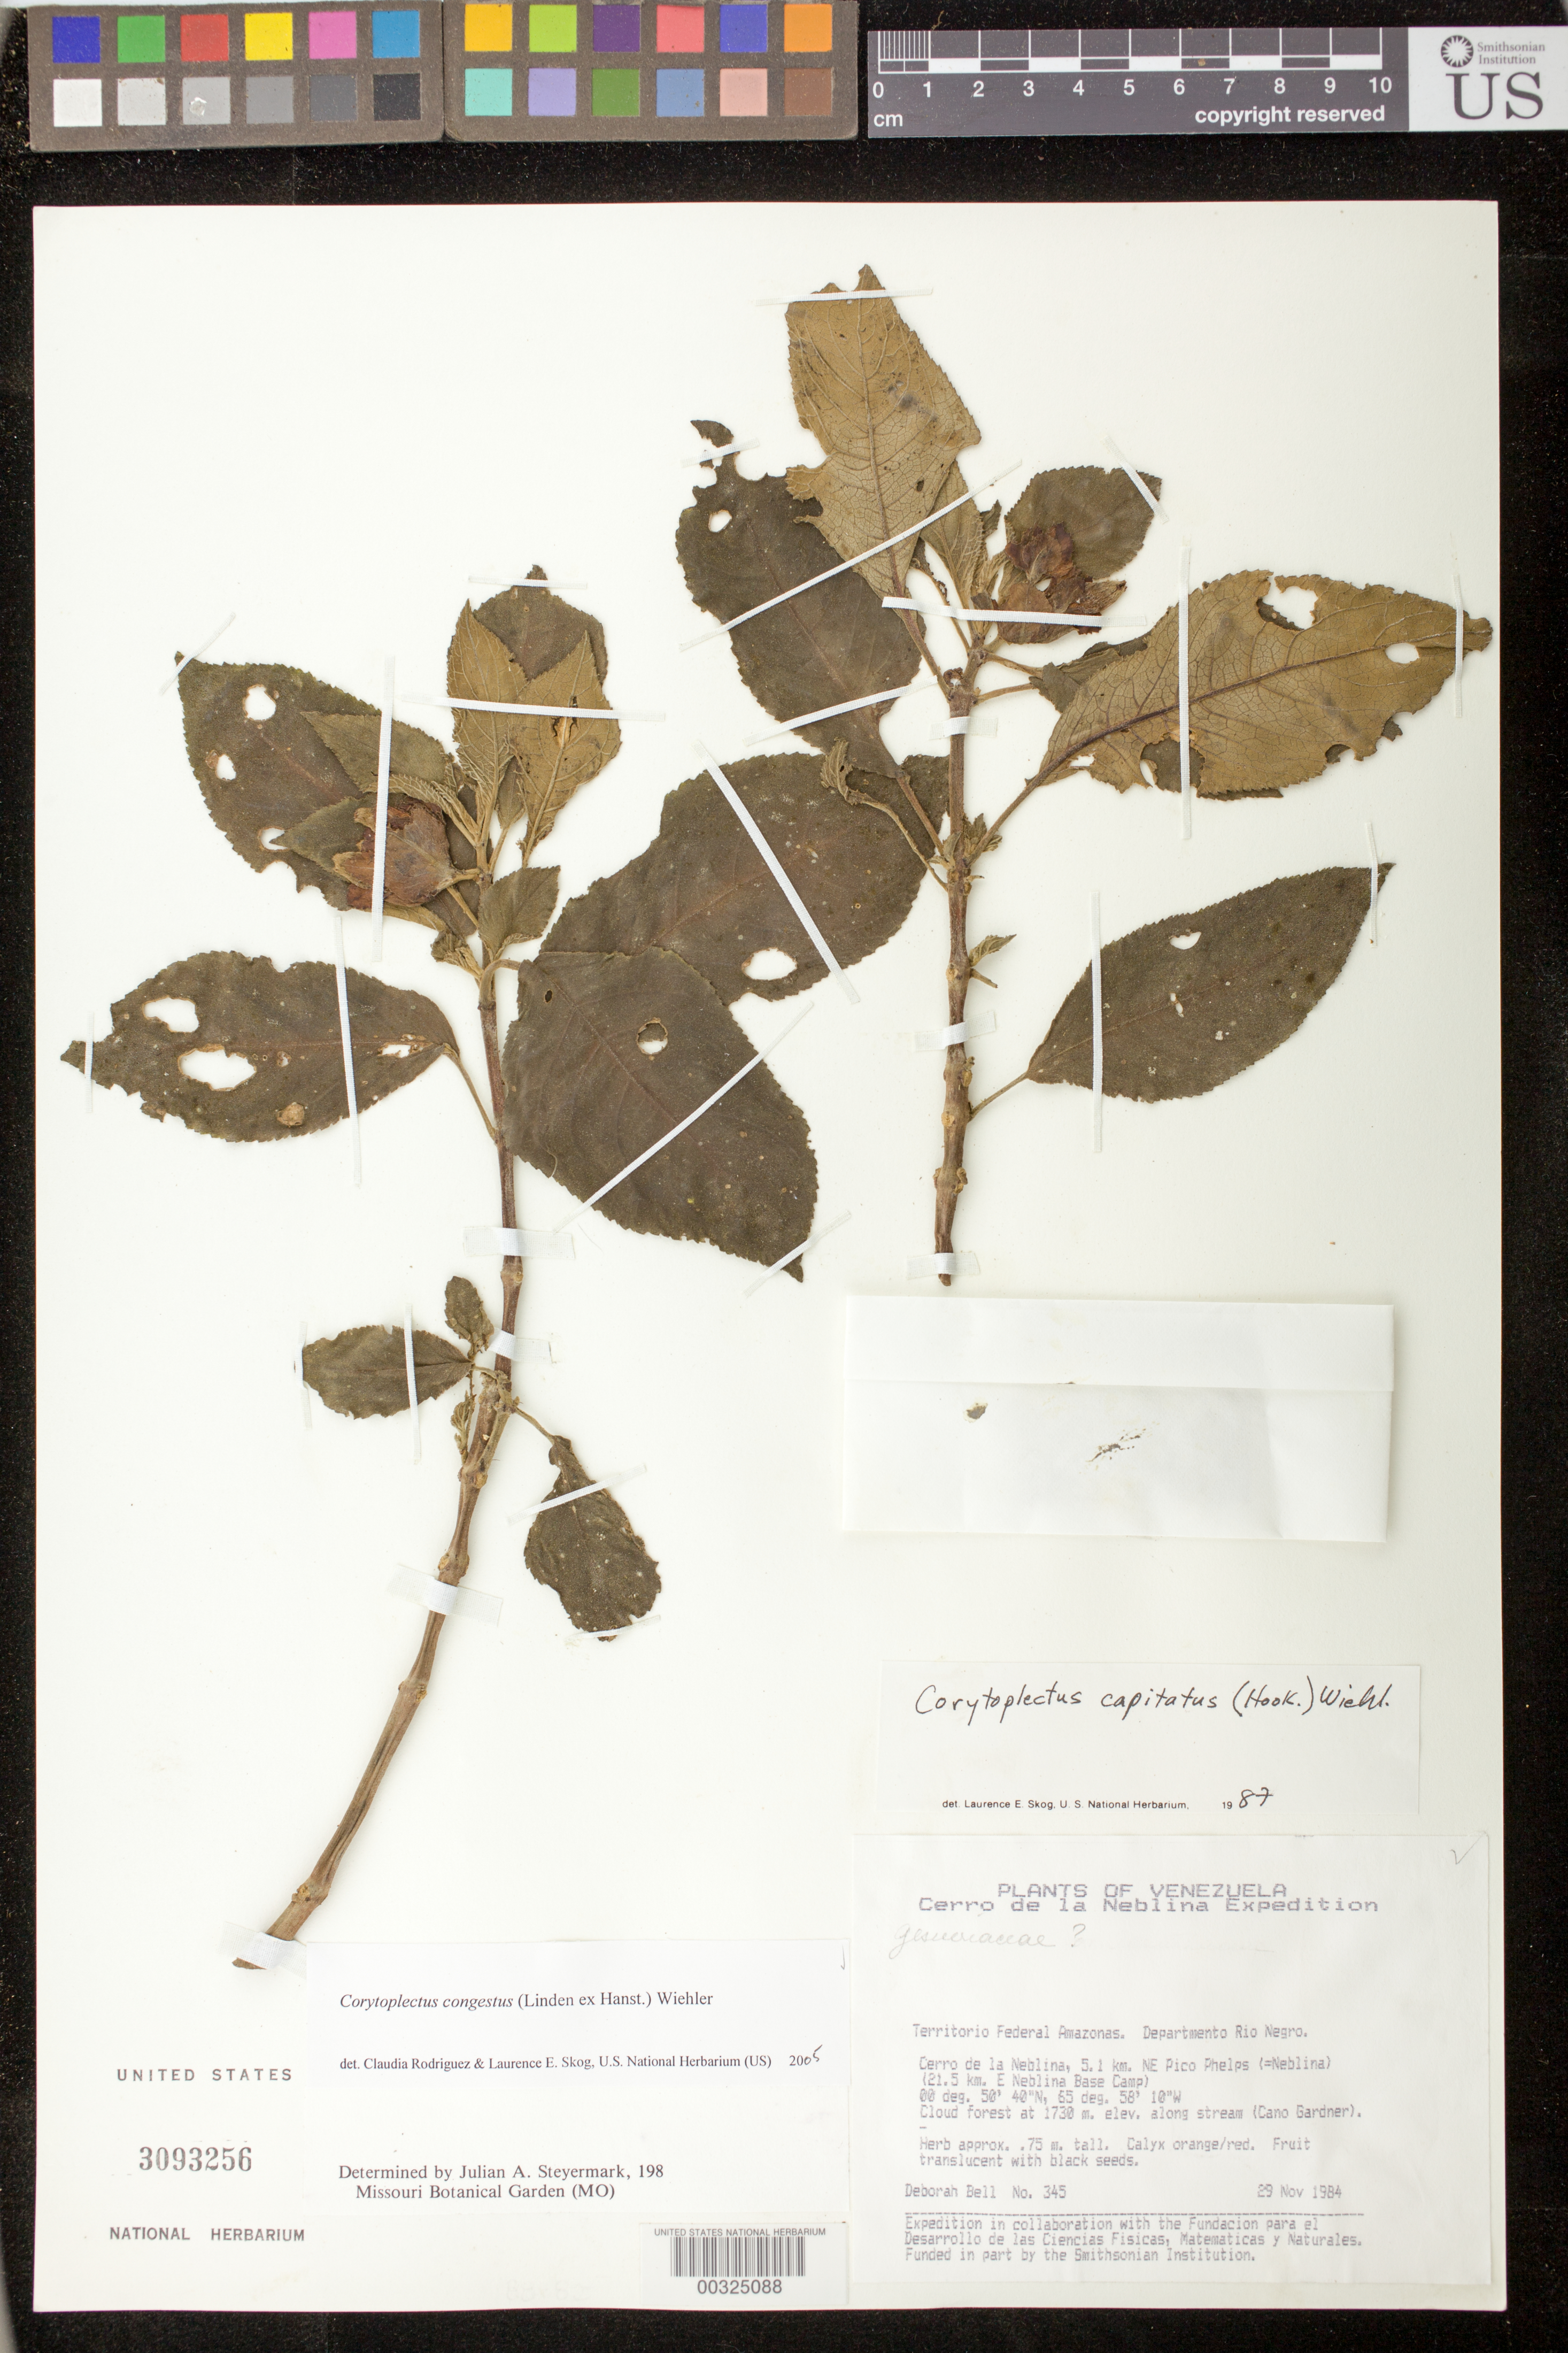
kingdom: Plantae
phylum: Tracheophyta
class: Magnoliopsida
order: Lamiales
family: Gesneriaceae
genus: Corytoplectus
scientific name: Corytoplectus congestus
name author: (Linden ex Hanst.) Wiehler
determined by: Rodríguez-Flores, C. I.; Skog, L. E.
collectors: D. A. Bell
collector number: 345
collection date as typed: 29 Nov 1984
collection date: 1984-11-29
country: Venezuela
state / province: Amazonas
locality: Territorio Federal Amazonas, Departmento Rio Negro; Cerro de la Neblina, 5.1 km NE Pico Phelps (=Neblina) (21.5 km E Neblina Base Camp) along stream (Cano Gardner)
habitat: Cloud forest along stream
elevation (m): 1730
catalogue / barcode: US 3093256